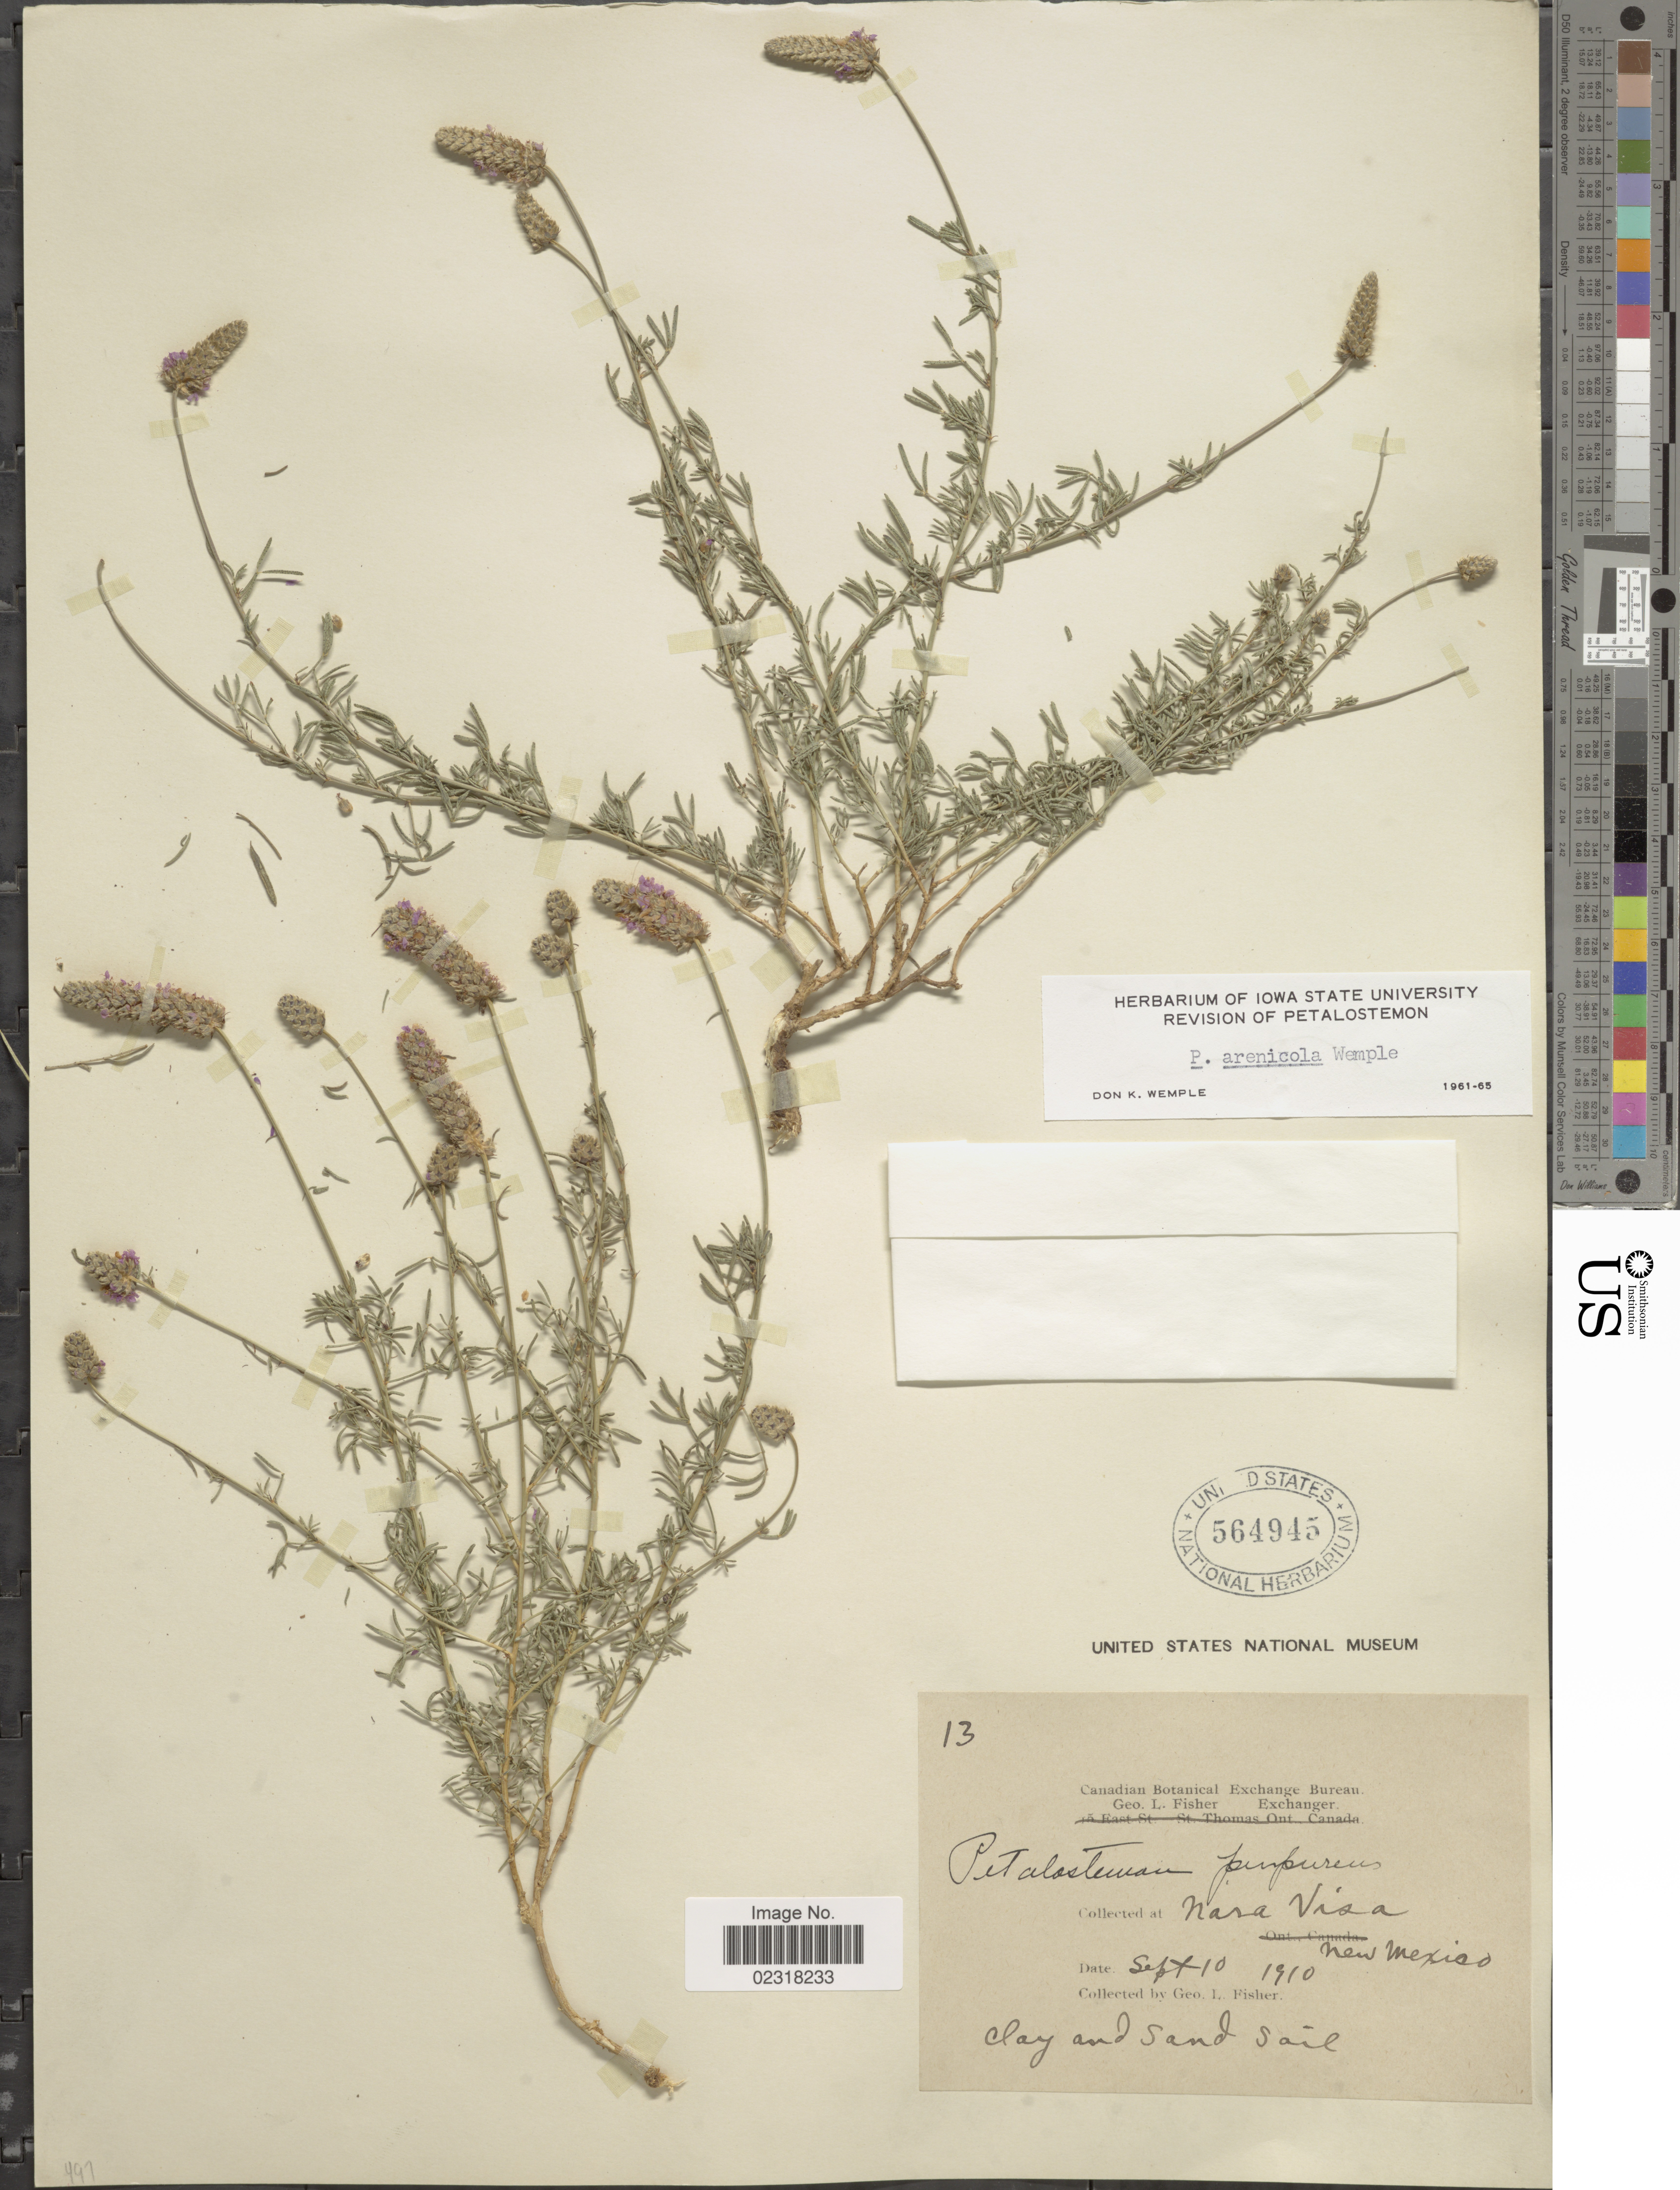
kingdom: Plantae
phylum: Tracheophyta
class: Magnoliopsida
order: Fabales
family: Fabaceae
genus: Dalea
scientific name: Dalea purpurea var. arenicola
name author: (Wemple) Barneby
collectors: G. L. Fisher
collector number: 13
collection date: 1910-09-10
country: United States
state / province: New Mexico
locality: Nara Visa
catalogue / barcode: US 564945